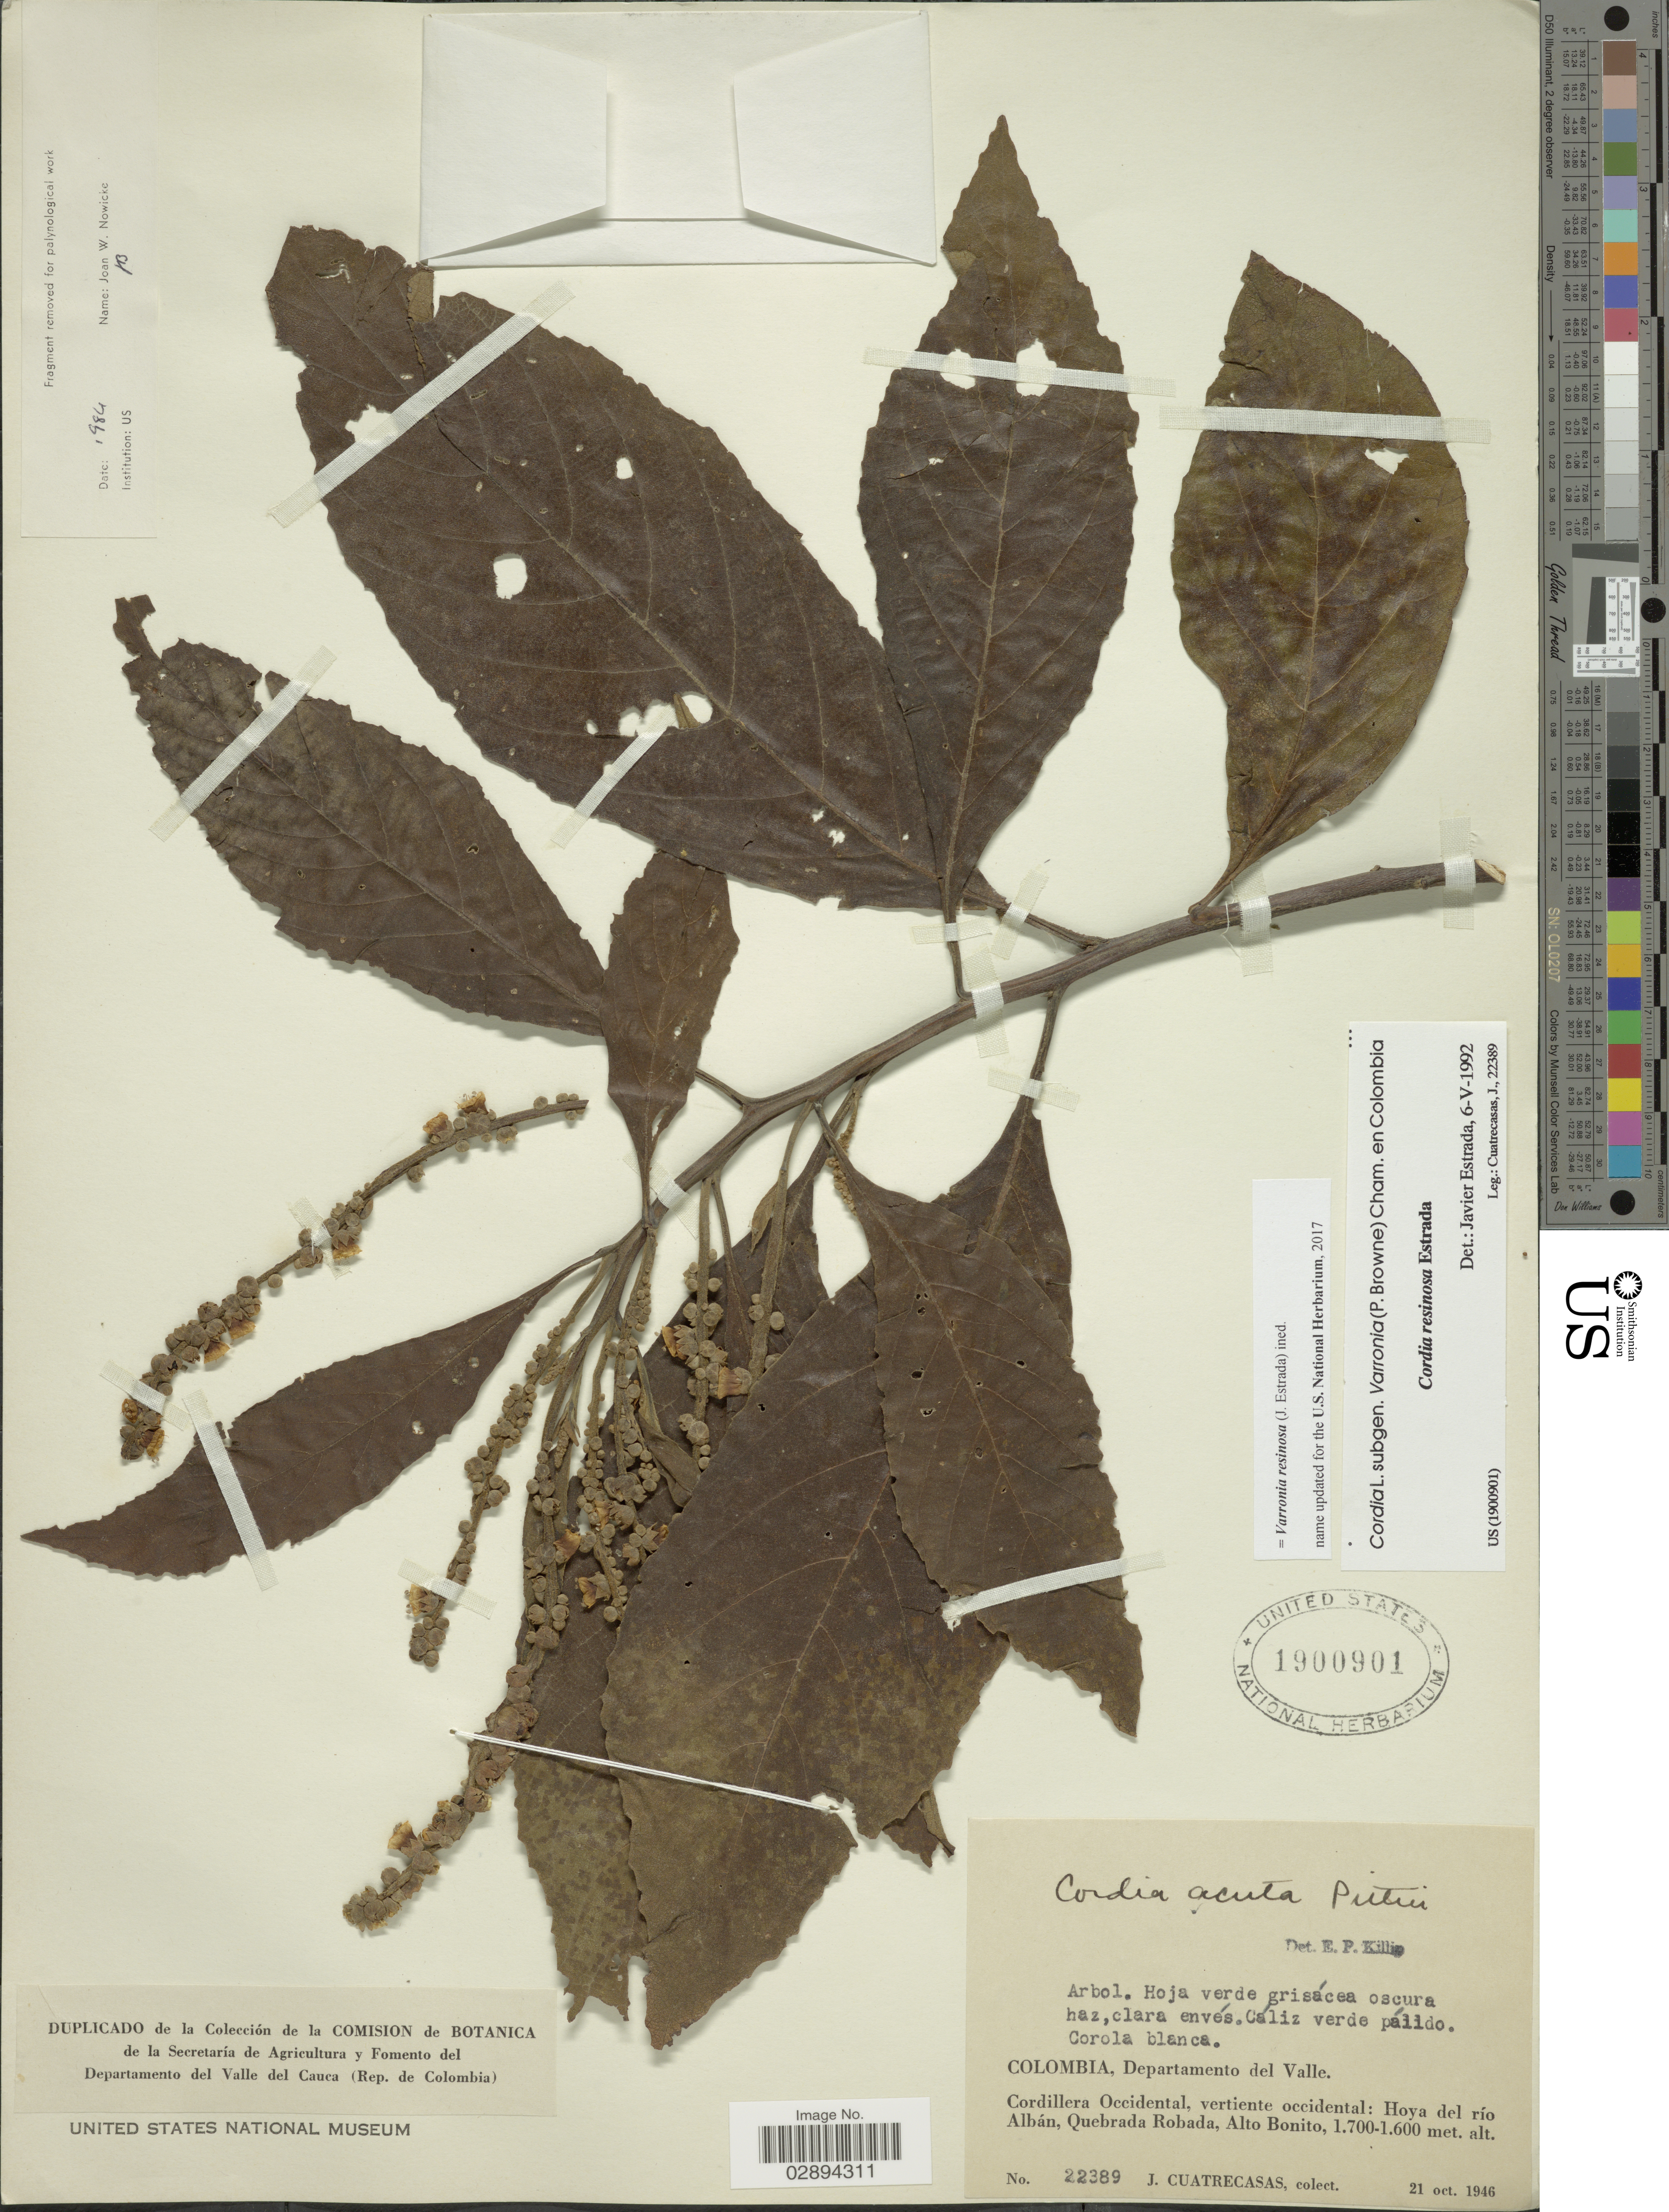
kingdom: Plantae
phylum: Tracheophyta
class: Magnoliopsida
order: Boraginales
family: Cordiaceae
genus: Varronia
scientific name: Varronia resinosa (J. Estrada) comb. nov. ined.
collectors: J. Cuatrecasas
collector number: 22389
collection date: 1946-10-21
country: Colombia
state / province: Valle del Cauca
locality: Departamento del Valle, Cordillera Occidental, vertiente occidental, Hoya del río Albán, Quebrada Robada, Alto Bonito.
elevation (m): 1600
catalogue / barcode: US 1900901